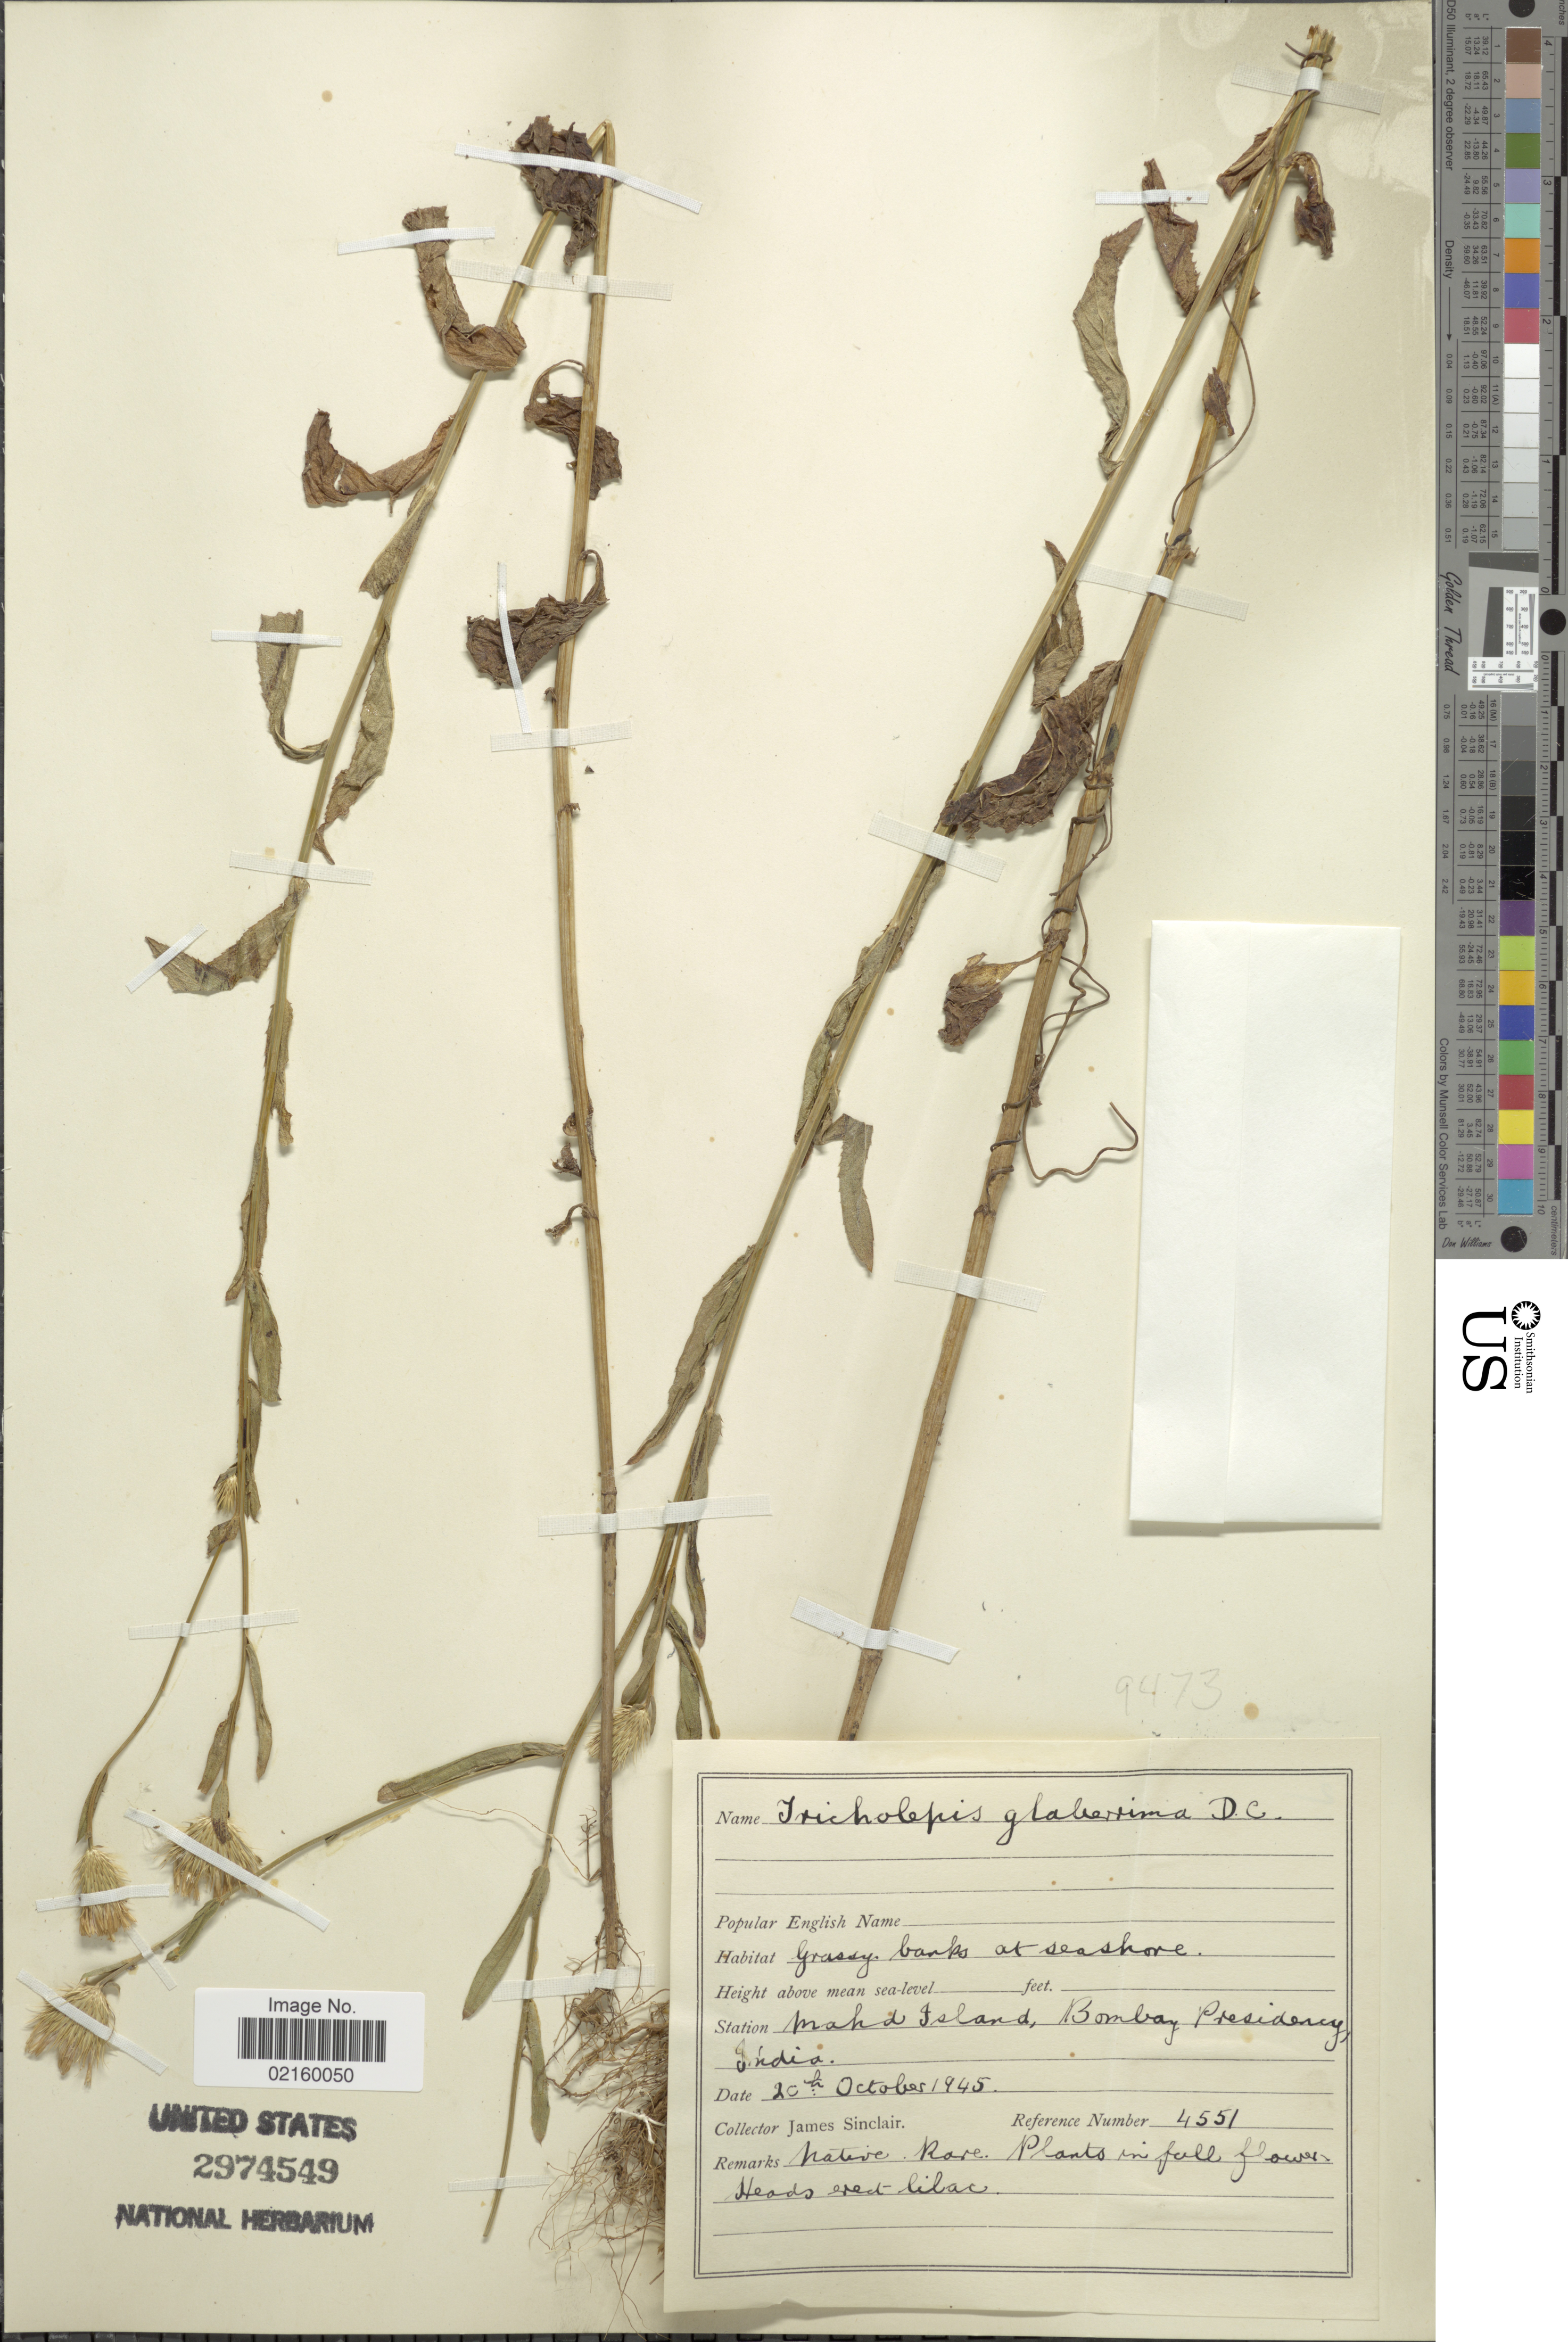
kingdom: Plantae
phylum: Tracheophyta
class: Magnoliopsida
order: Asterales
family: Asteraceae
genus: Tricholepis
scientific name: Tricholepis glaberrima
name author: DC.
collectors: J. Sinclair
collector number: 4551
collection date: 1945-10-20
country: India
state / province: Maharashtra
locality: Mahd [Madh] Island, Bombay Presidency.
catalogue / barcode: US 2974549